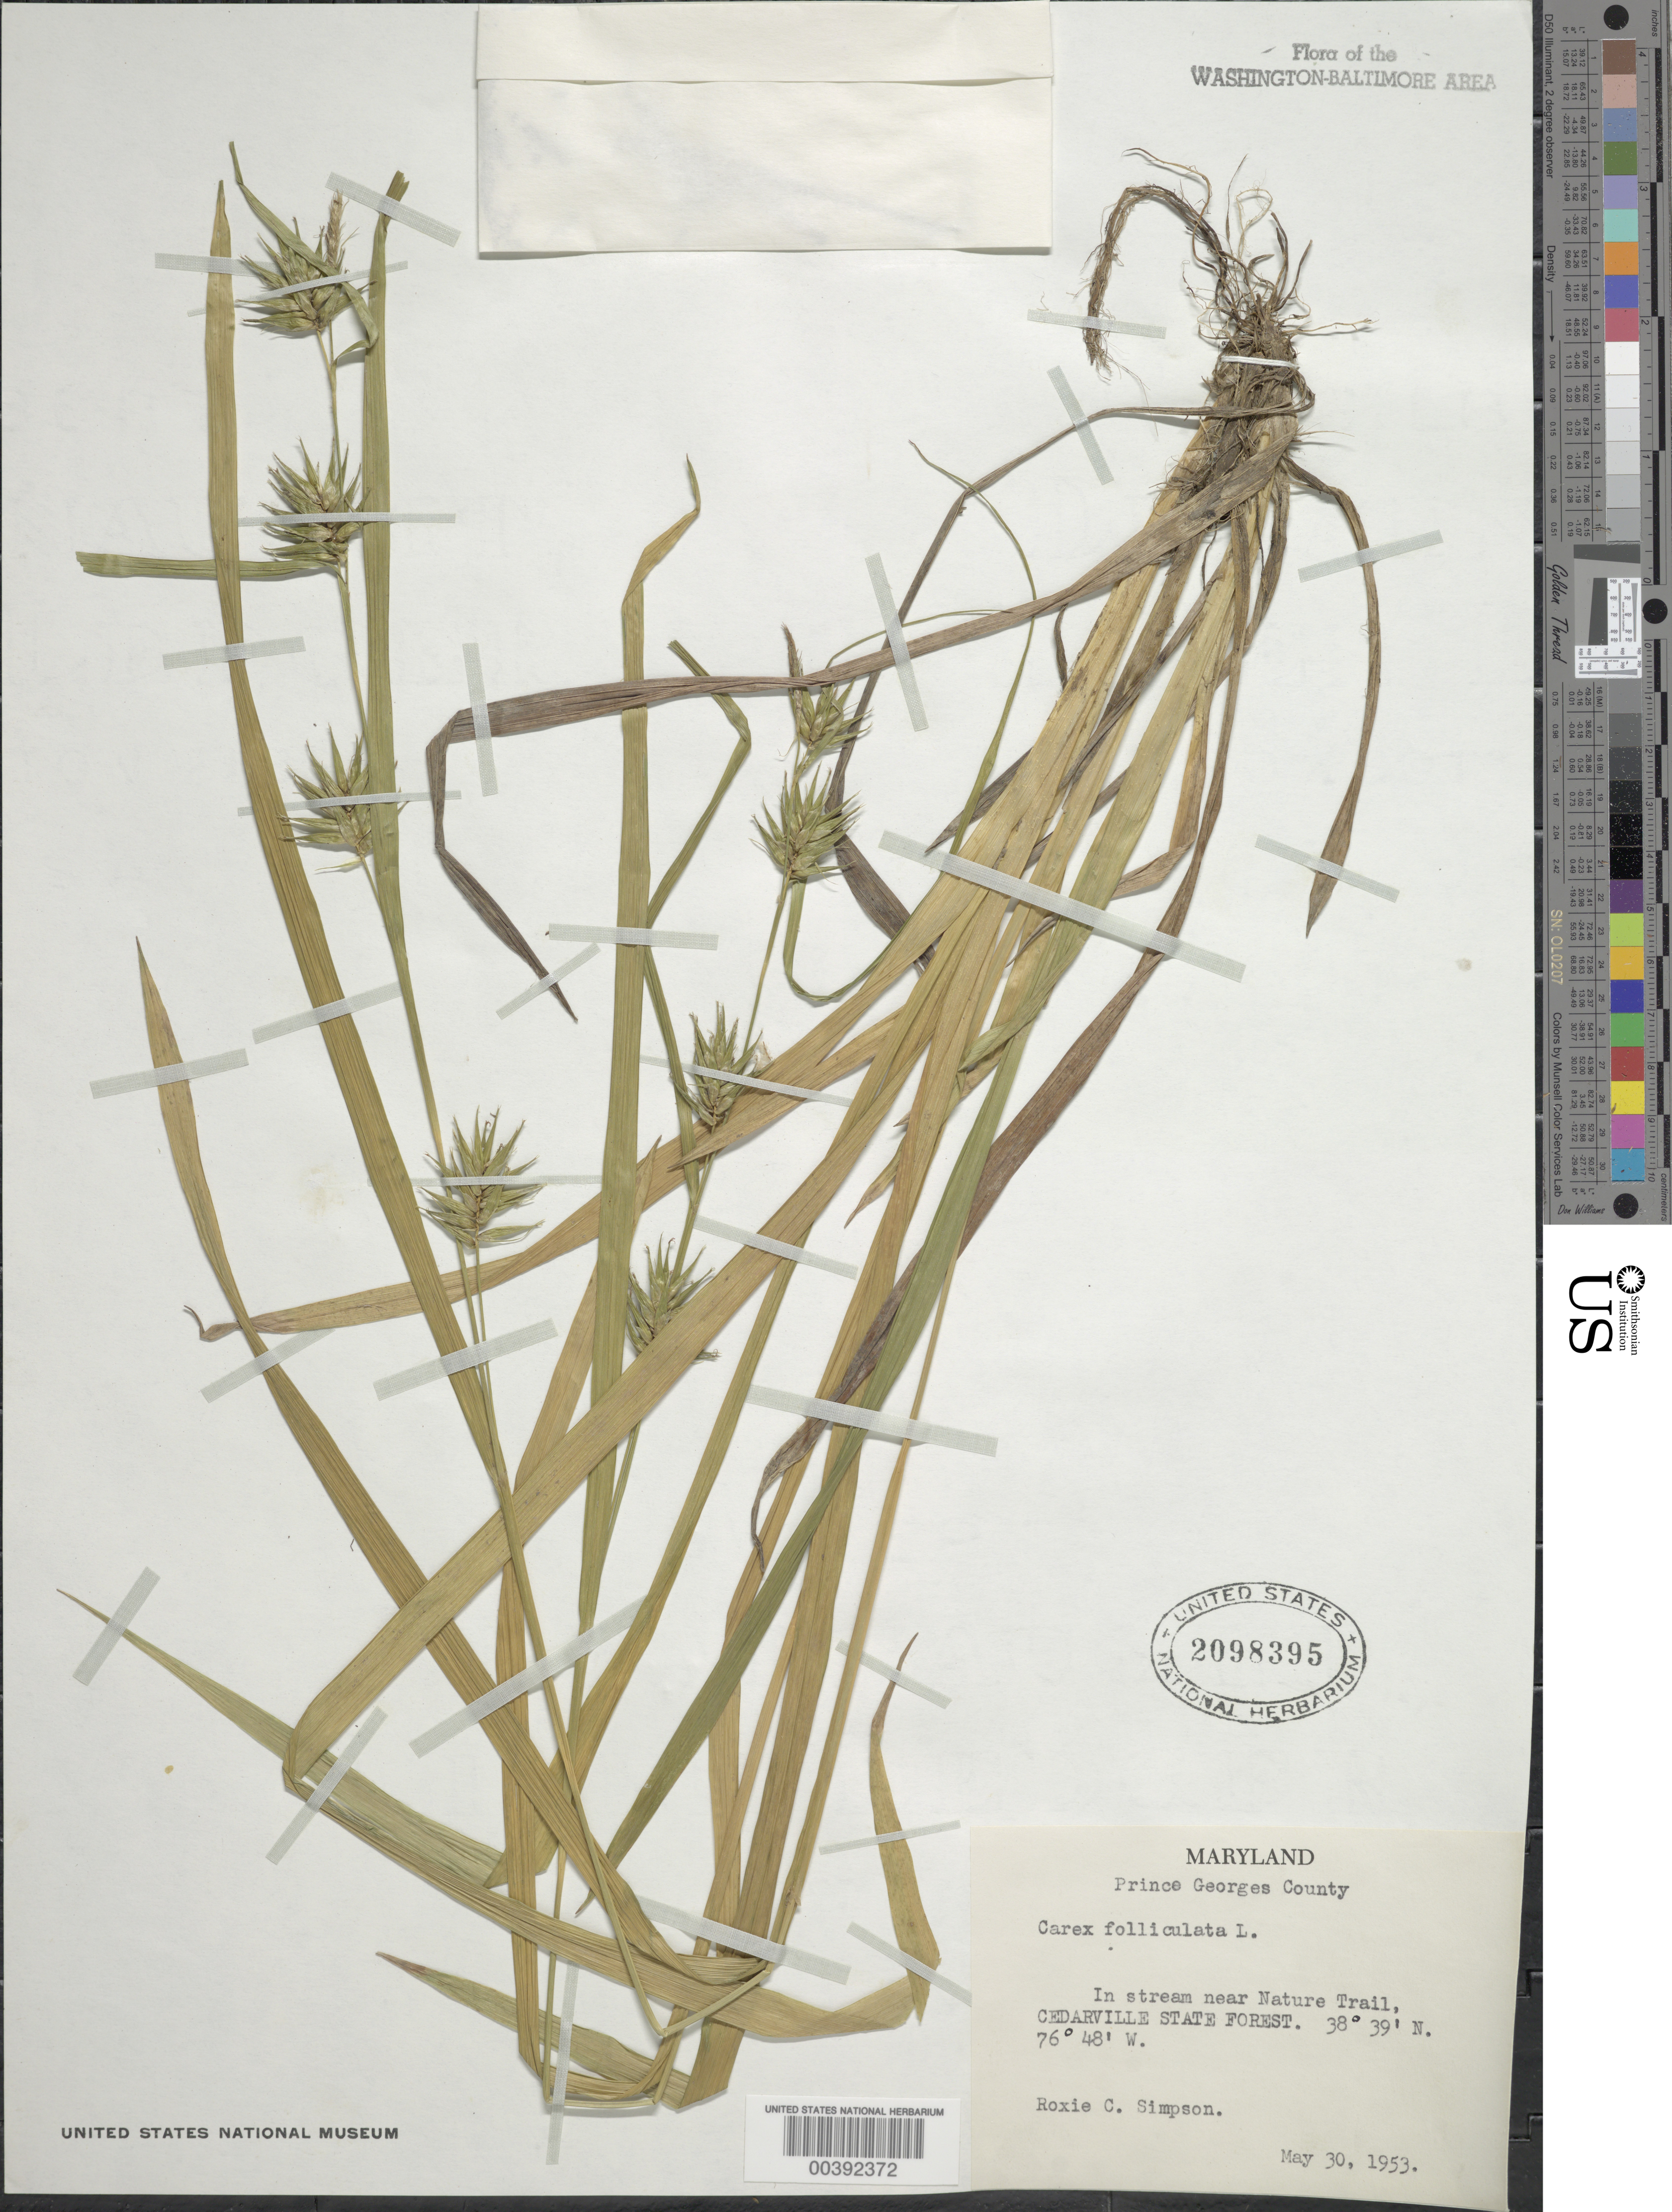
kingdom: Plantae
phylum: Tracheophyta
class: Liliopsida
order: Poales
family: Cyperaceae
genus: Carex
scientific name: Carex folliculata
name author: L.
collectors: R. Simpson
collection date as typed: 30 May 1953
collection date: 1953-05-30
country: United States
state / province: Maryland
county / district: Prince George's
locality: Cedarville State Forest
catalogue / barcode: US 2098395